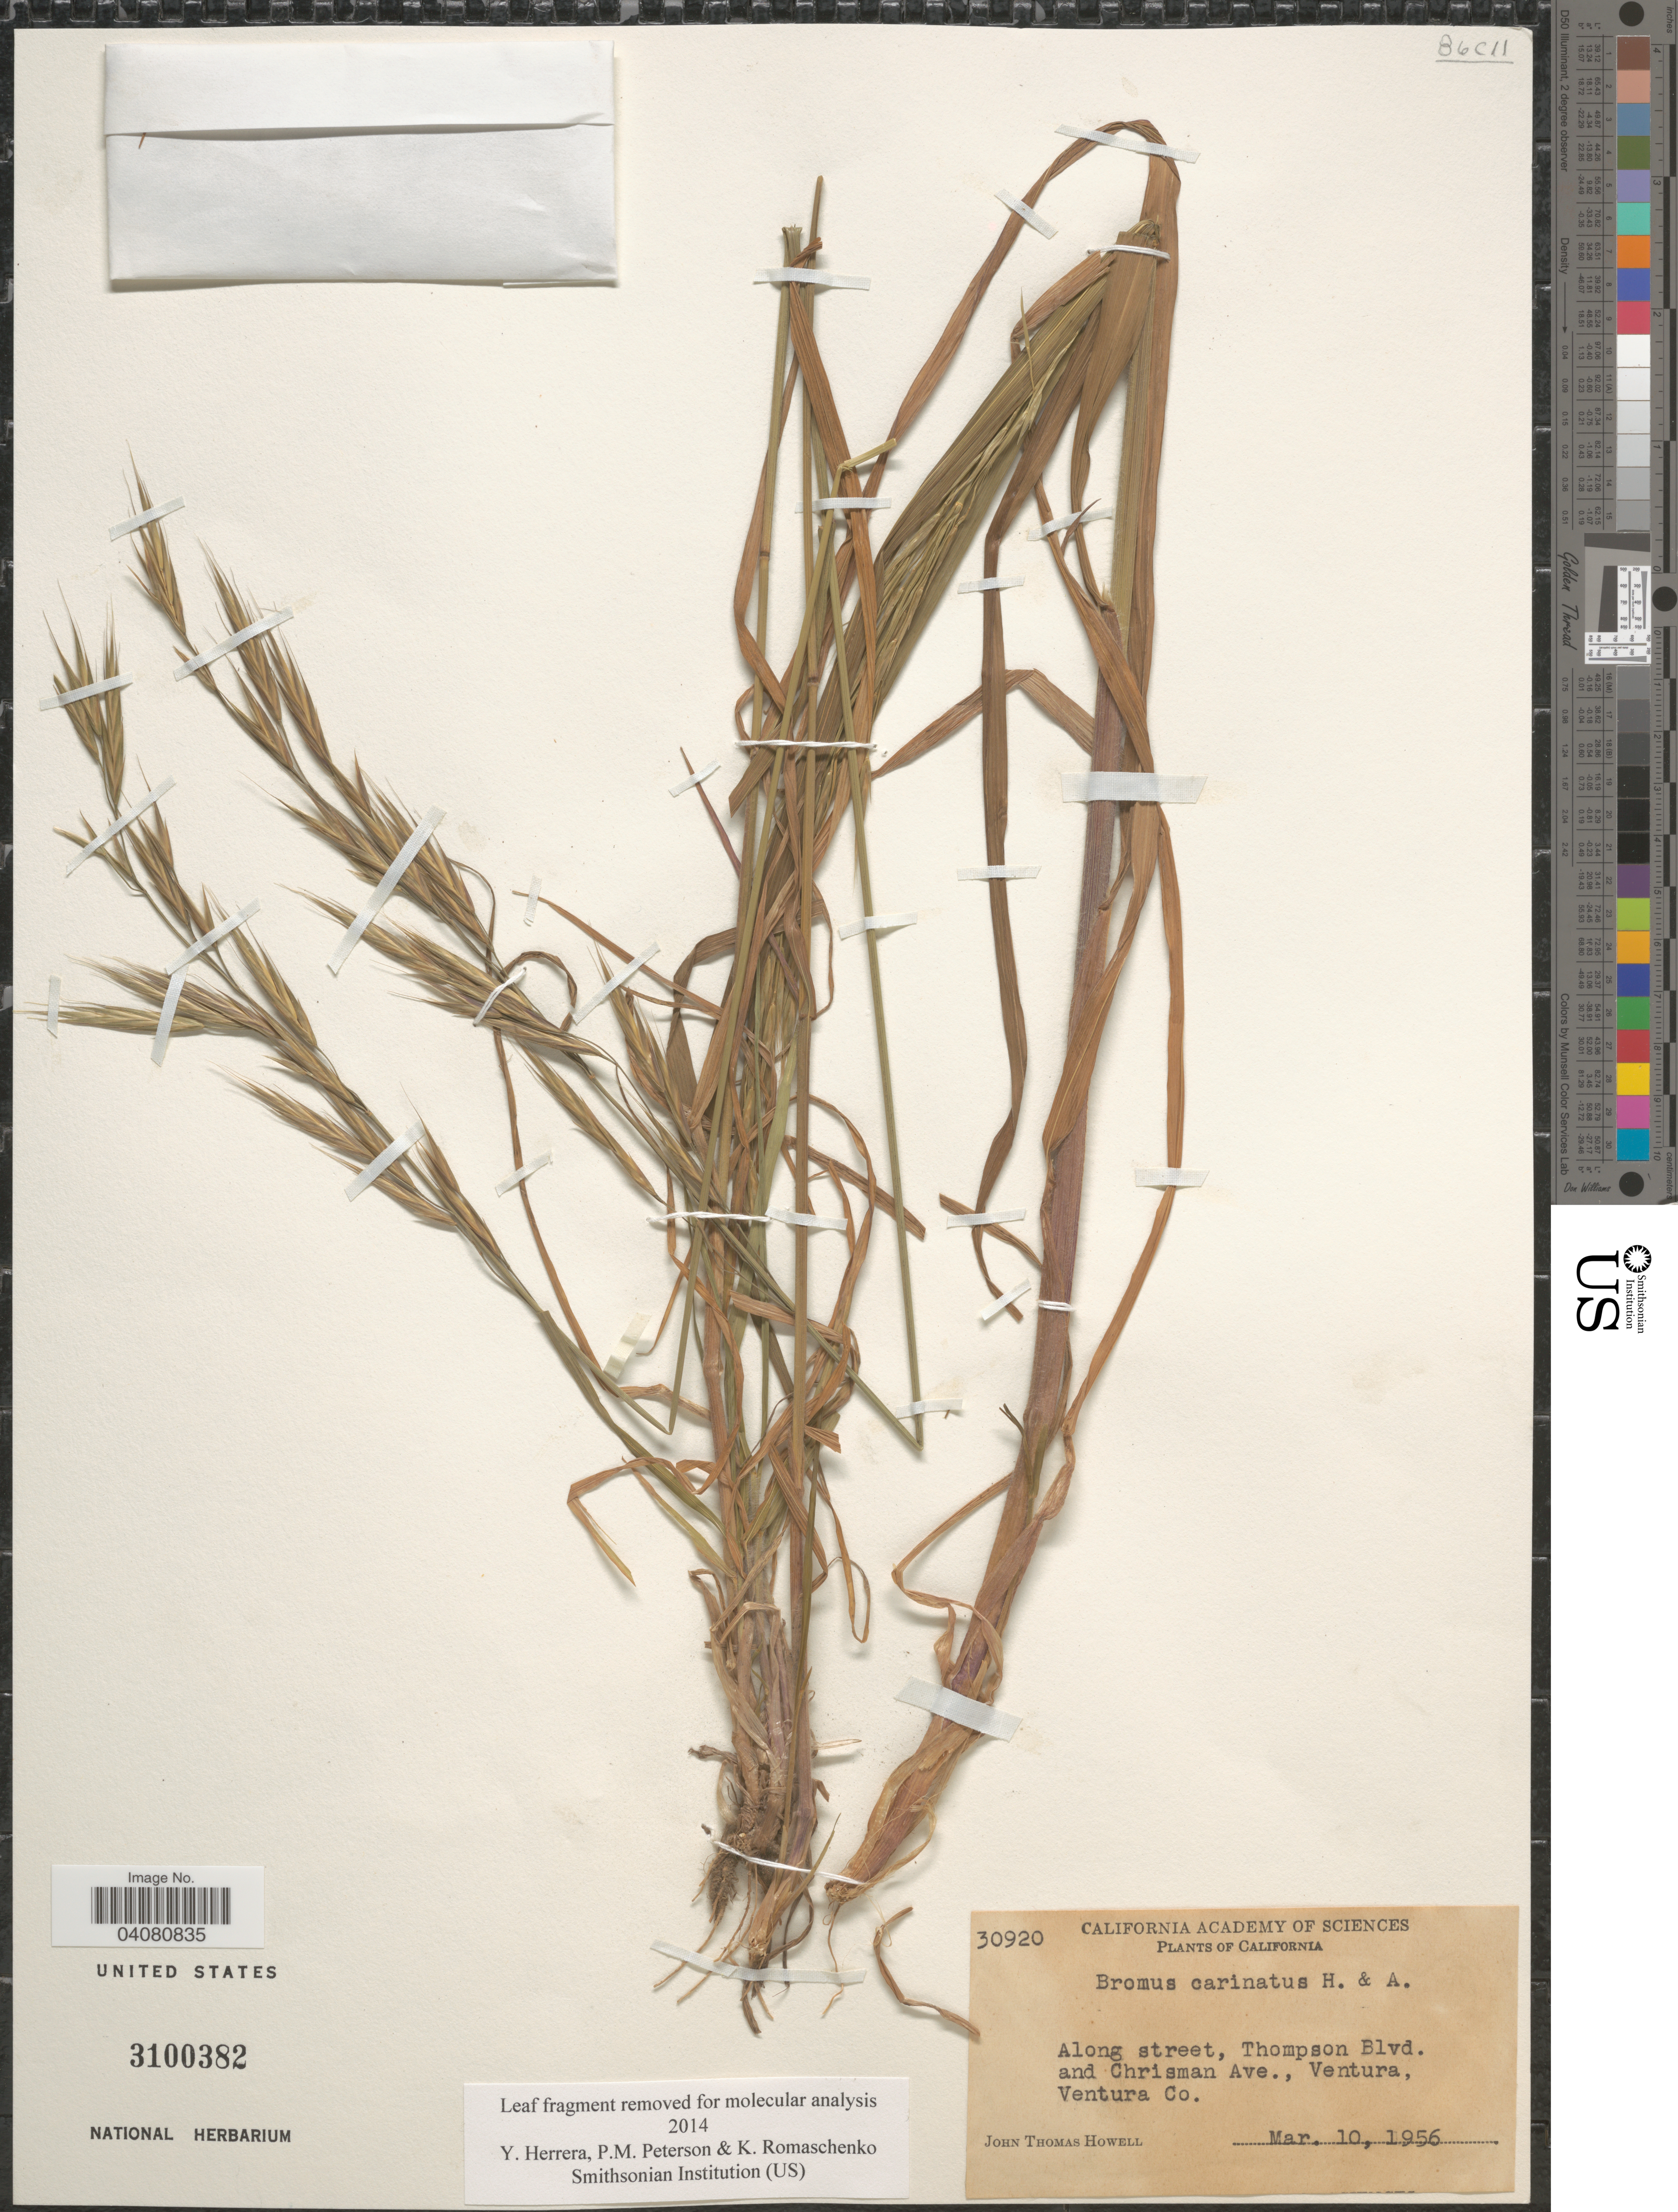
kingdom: Plantae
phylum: Tracheophyta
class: Liliopsida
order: Poales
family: Poaceae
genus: Bromus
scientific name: Bromus carinatus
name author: Hook. & Arn.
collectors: J. T. Howell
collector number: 30920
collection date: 1956-03-10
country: United States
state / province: California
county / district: Ventura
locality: Along street, Thompson Blvd. and Chrisman Ave., Ventura, Ventura Co.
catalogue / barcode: US 3100382